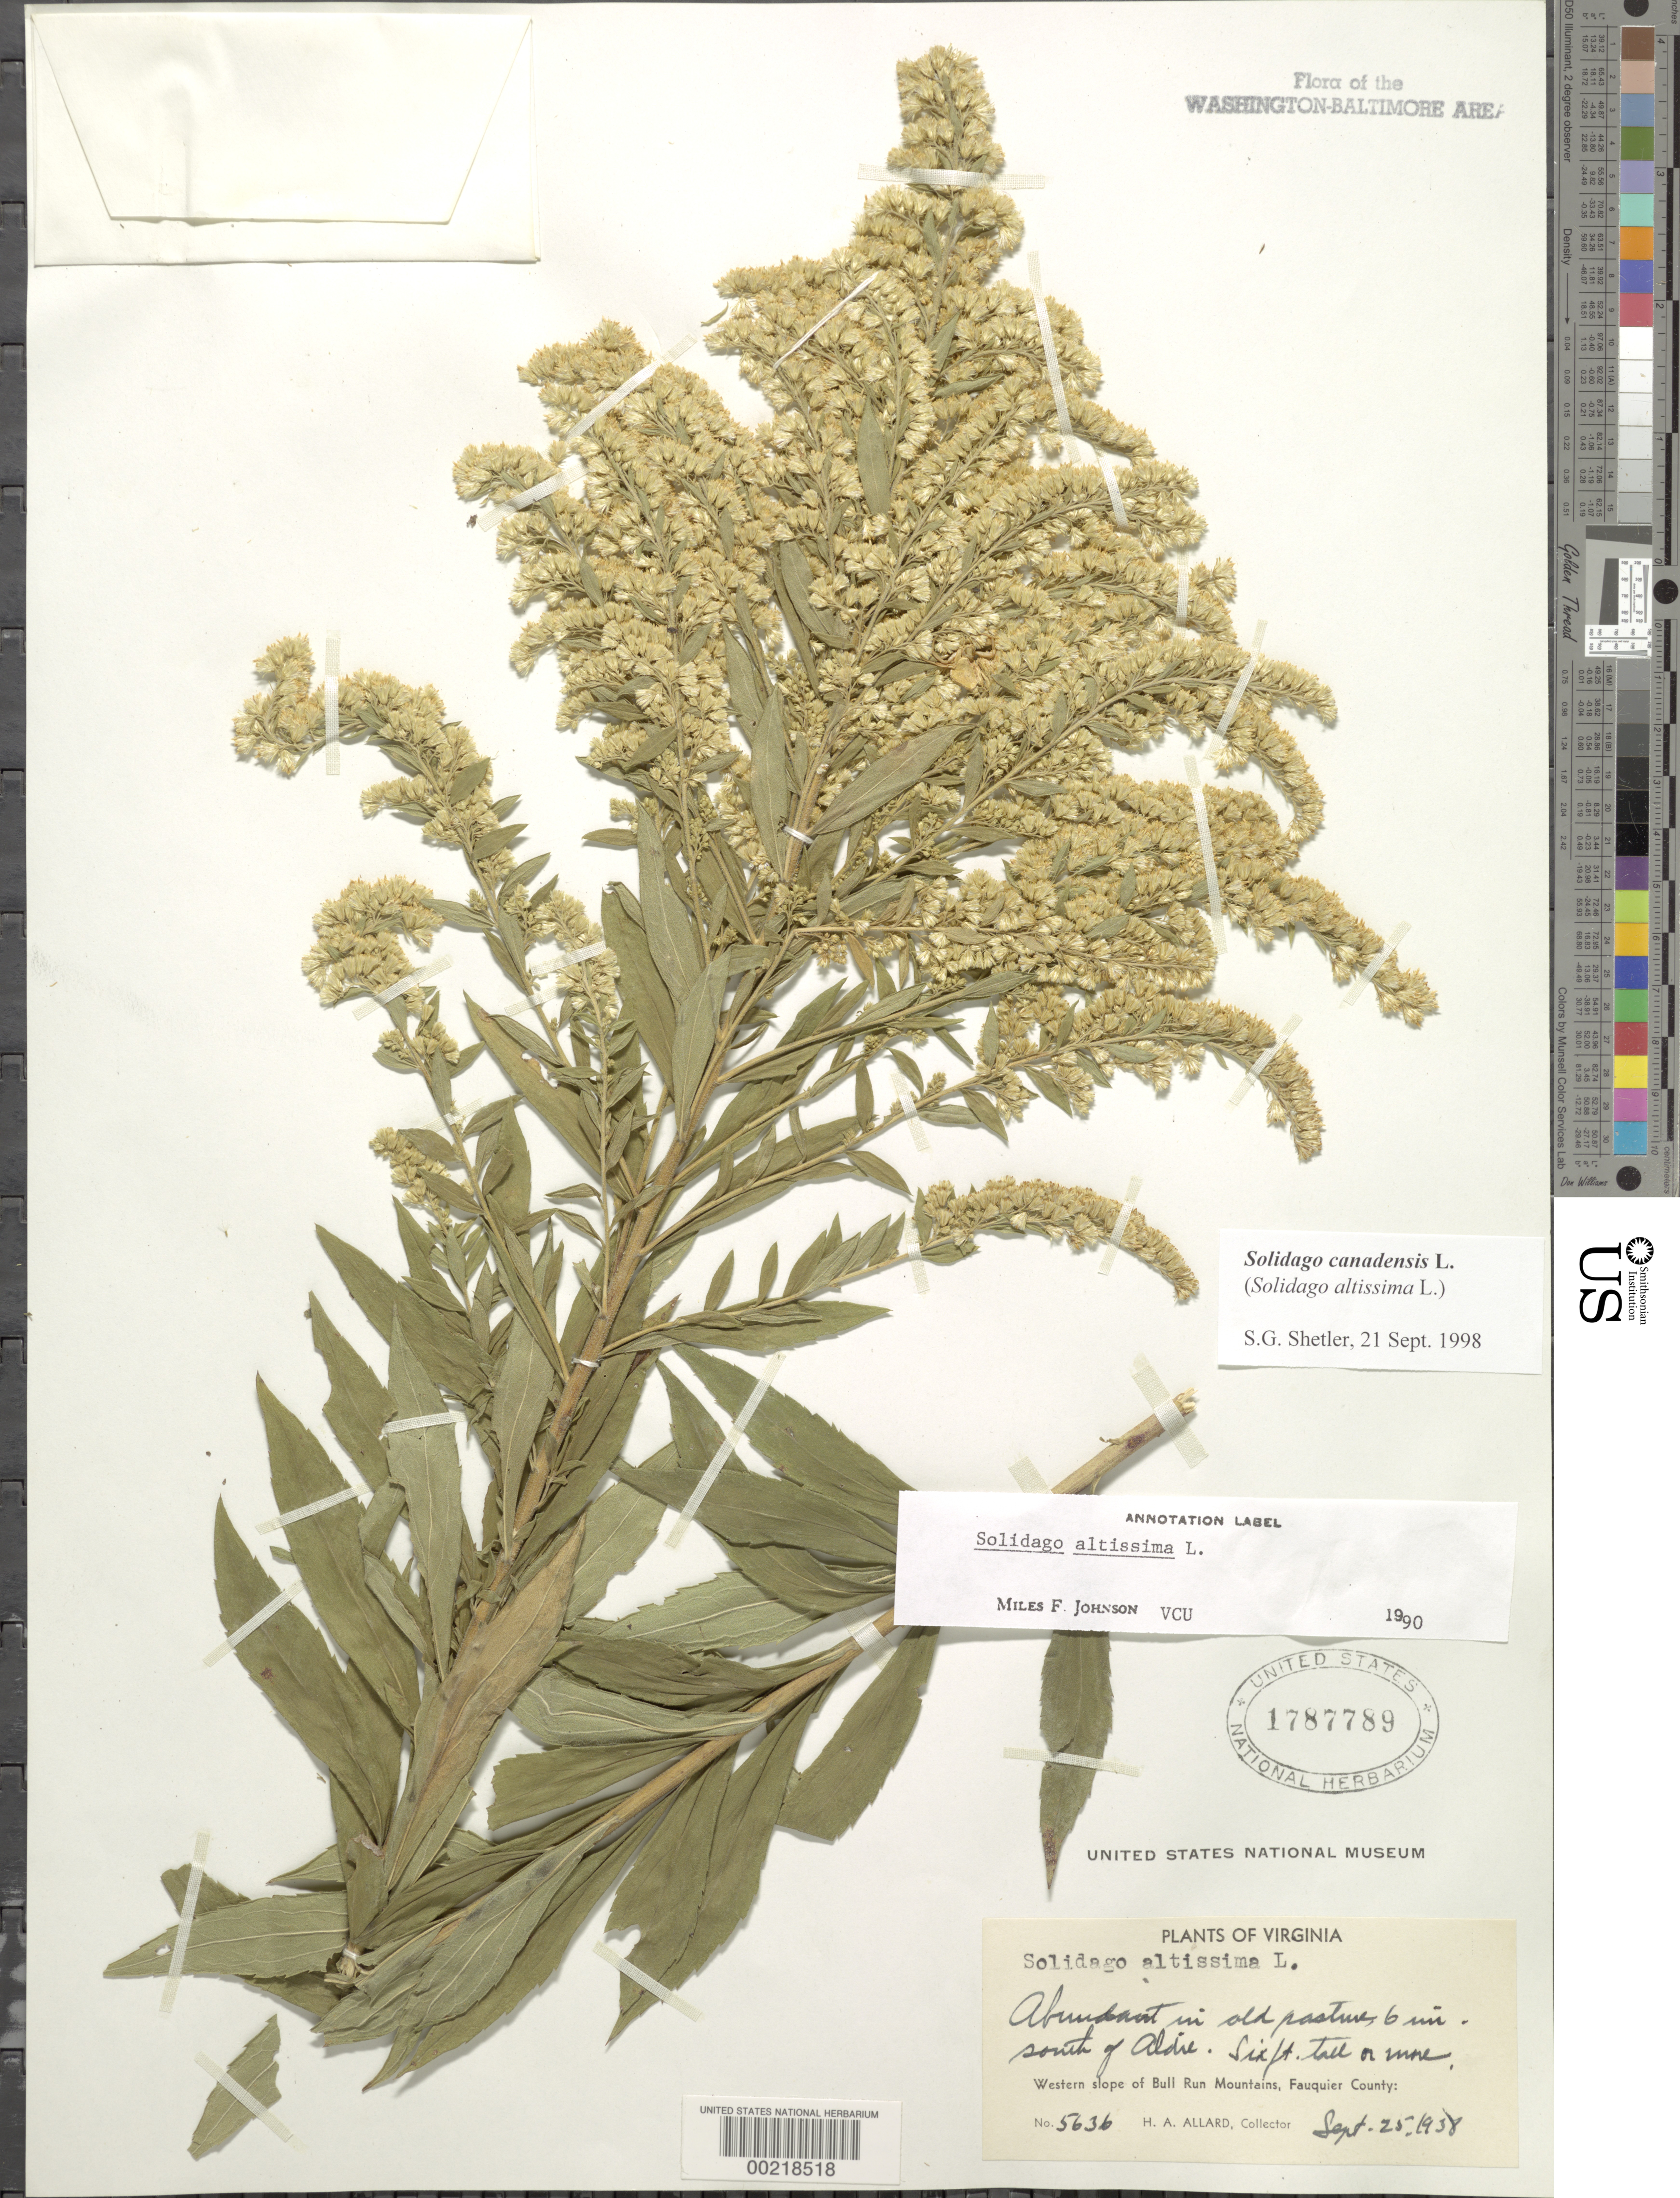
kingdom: Plantae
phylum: Tracheophyta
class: Magnoliopsida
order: Asterales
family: Asteraceae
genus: Solidago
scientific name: Solidago canadensis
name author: L.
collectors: H. A. Allard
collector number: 5636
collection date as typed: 25 Sep 1938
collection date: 1938-09-25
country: United States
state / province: Virginia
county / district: Fauquier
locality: South of Aldie western slope of Bull Run Mountains Bull Run Mts.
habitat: Old pasture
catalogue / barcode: US 1787789